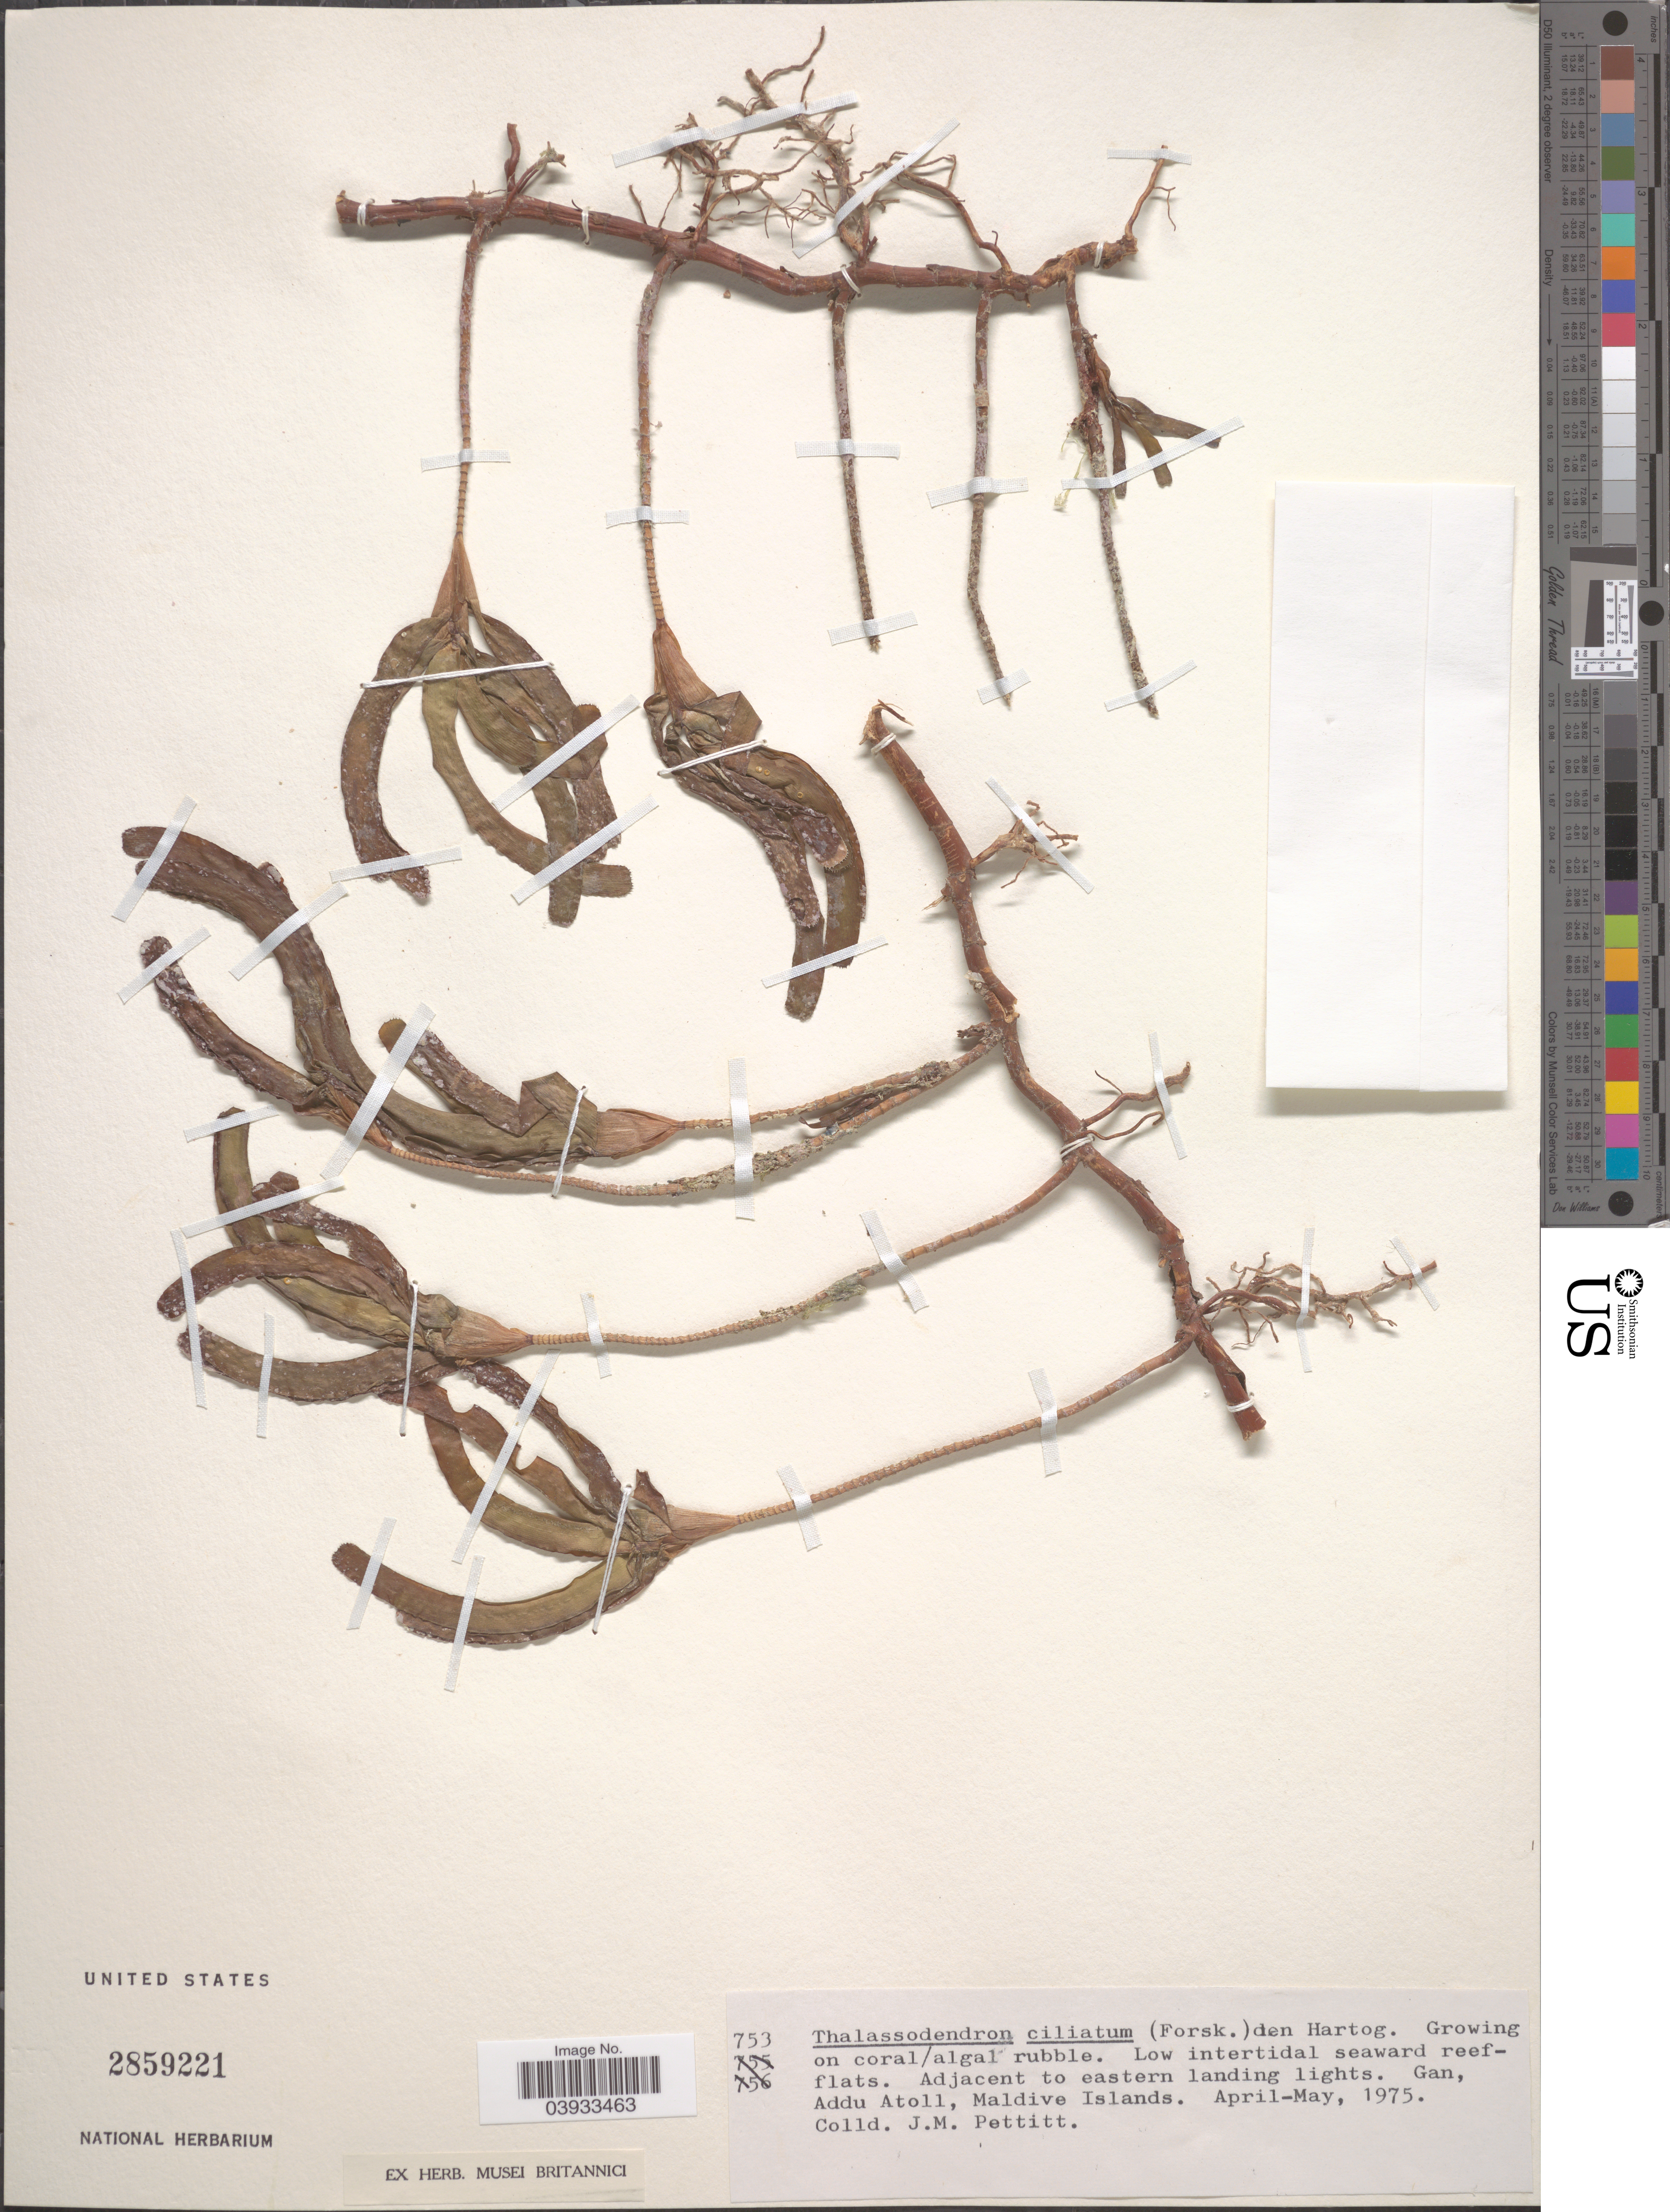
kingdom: Plantae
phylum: Tracheophyta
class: Liliopsida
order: Alismatales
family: Cymodoceaceae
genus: Thalassodendron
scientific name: Thalassodendron ciliatum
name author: (Forssk.) Hartog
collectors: J. Pettitt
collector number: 753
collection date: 1975-04/1975-05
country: Maldive Islands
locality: Adjacent to eastern landing lights. Gan, Addu Atoll, Maldive Islands.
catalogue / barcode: US 2859221